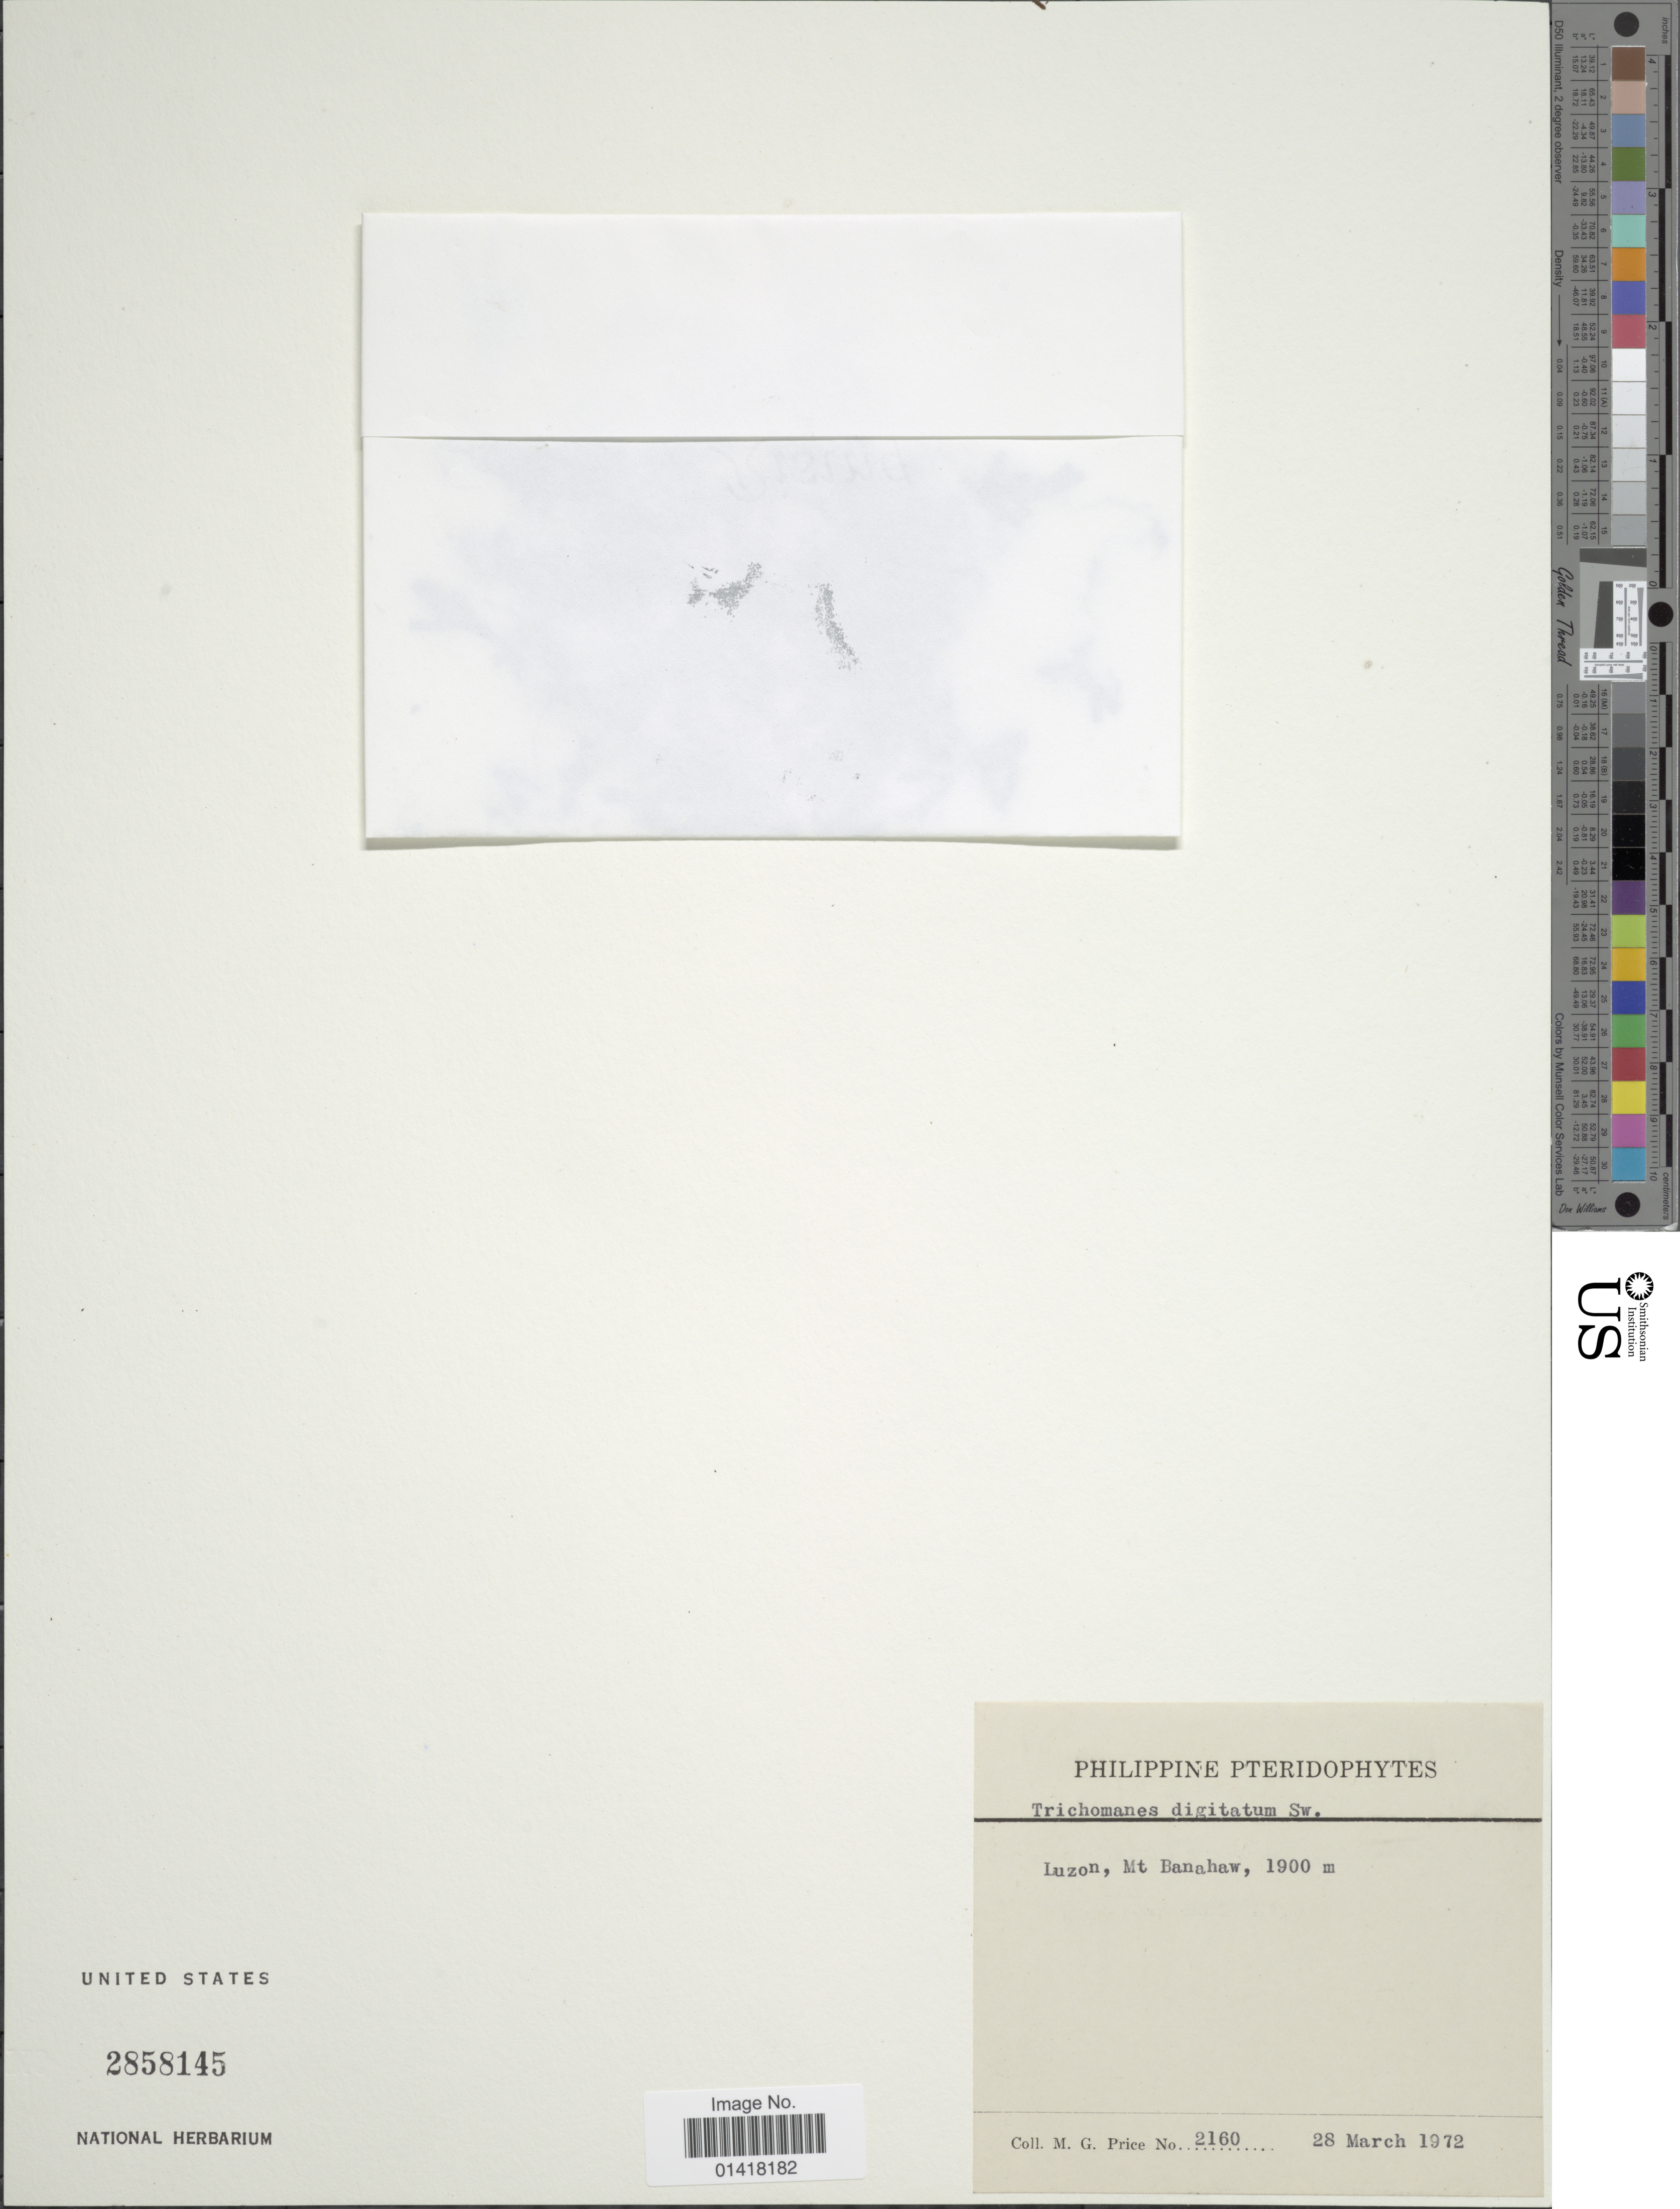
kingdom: Plantae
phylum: Tracheophyta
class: Polypodiopsida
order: Hymenophyllales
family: Hymenophyllaceae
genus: Hymenophyllum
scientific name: Hymenophyllum digitatum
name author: (Sw.) Fosberg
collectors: M. G. Price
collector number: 2160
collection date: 1972-03-28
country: Philippines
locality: Mt. Banahaw. Luzon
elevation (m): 1900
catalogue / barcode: US 2858145